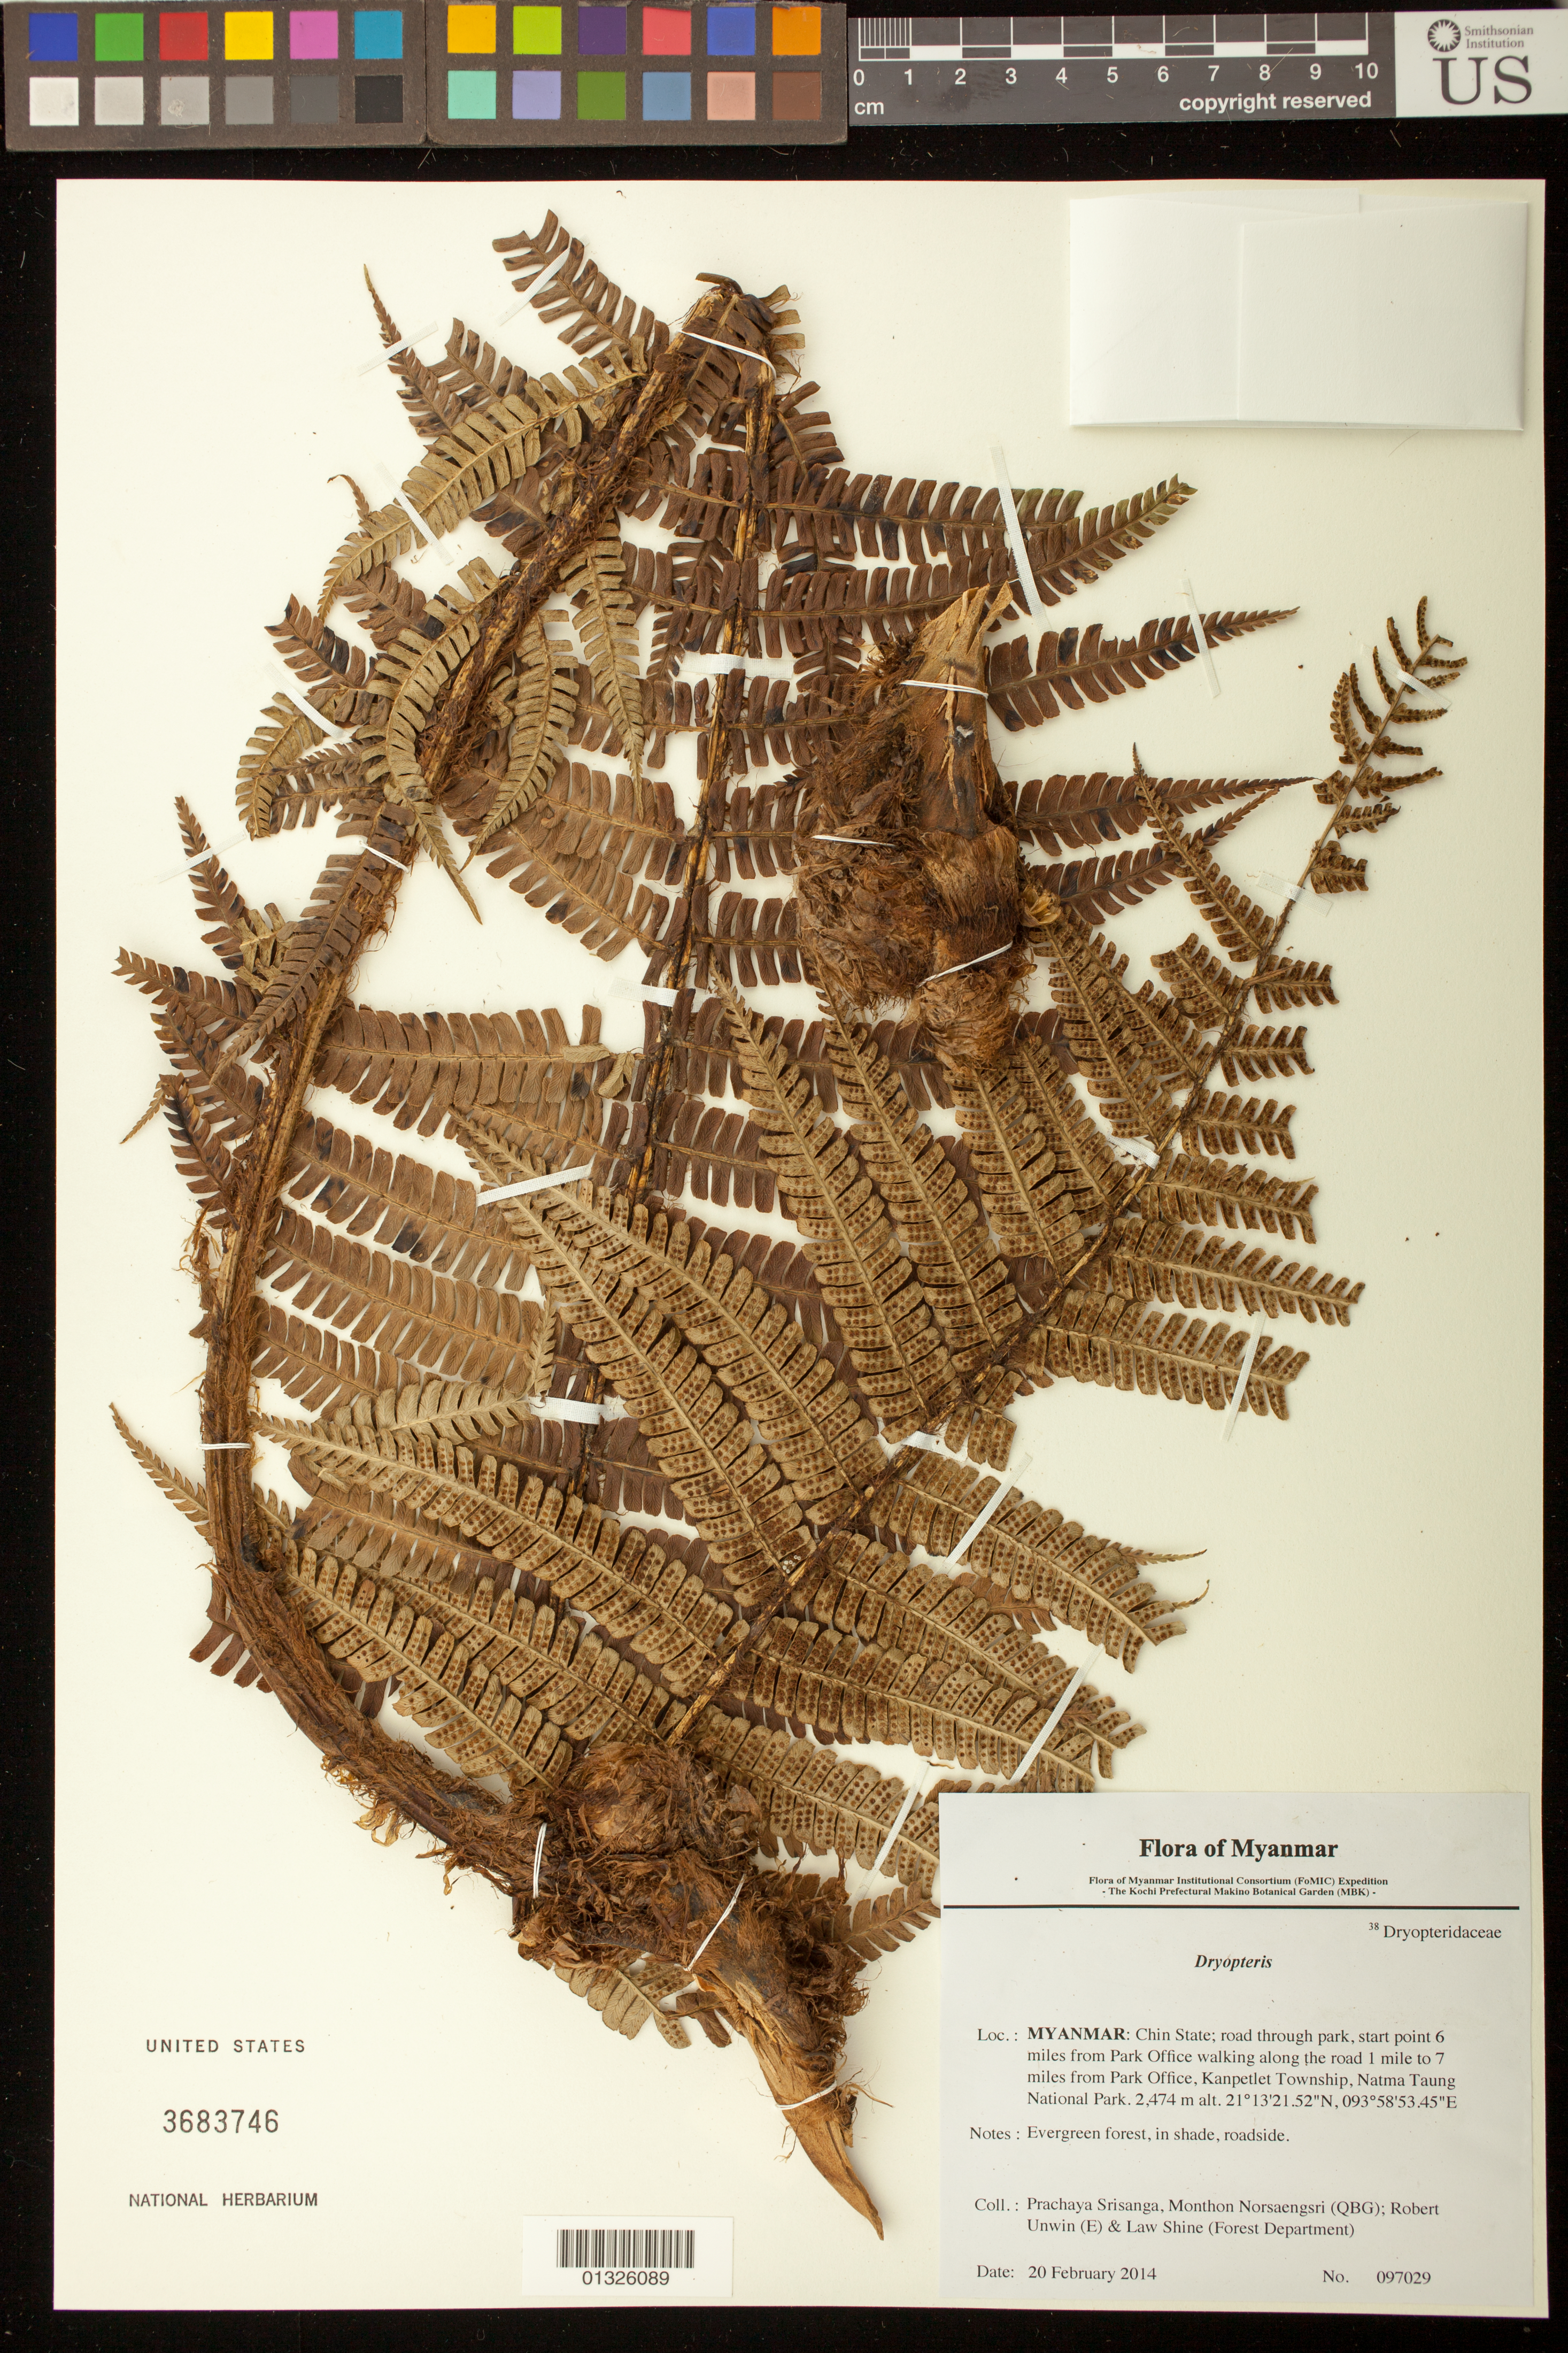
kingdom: Plantae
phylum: Tracheophyta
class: Polypodiopsida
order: Polypodiales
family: Dryopteridaceae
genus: Dryopteris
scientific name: Dryopteris sp.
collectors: P. Srisanga, M. Norsaengsri, R. Unwin & L. Shine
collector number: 97029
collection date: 2014-02-20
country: Myanmar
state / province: Chin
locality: Road through park, start point 6 miles from Park Office walking along the road 1 mile to 7 miles from Park Office, Kanpetlet Township, Natma Taung National Park.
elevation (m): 2474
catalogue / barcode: US 3683746